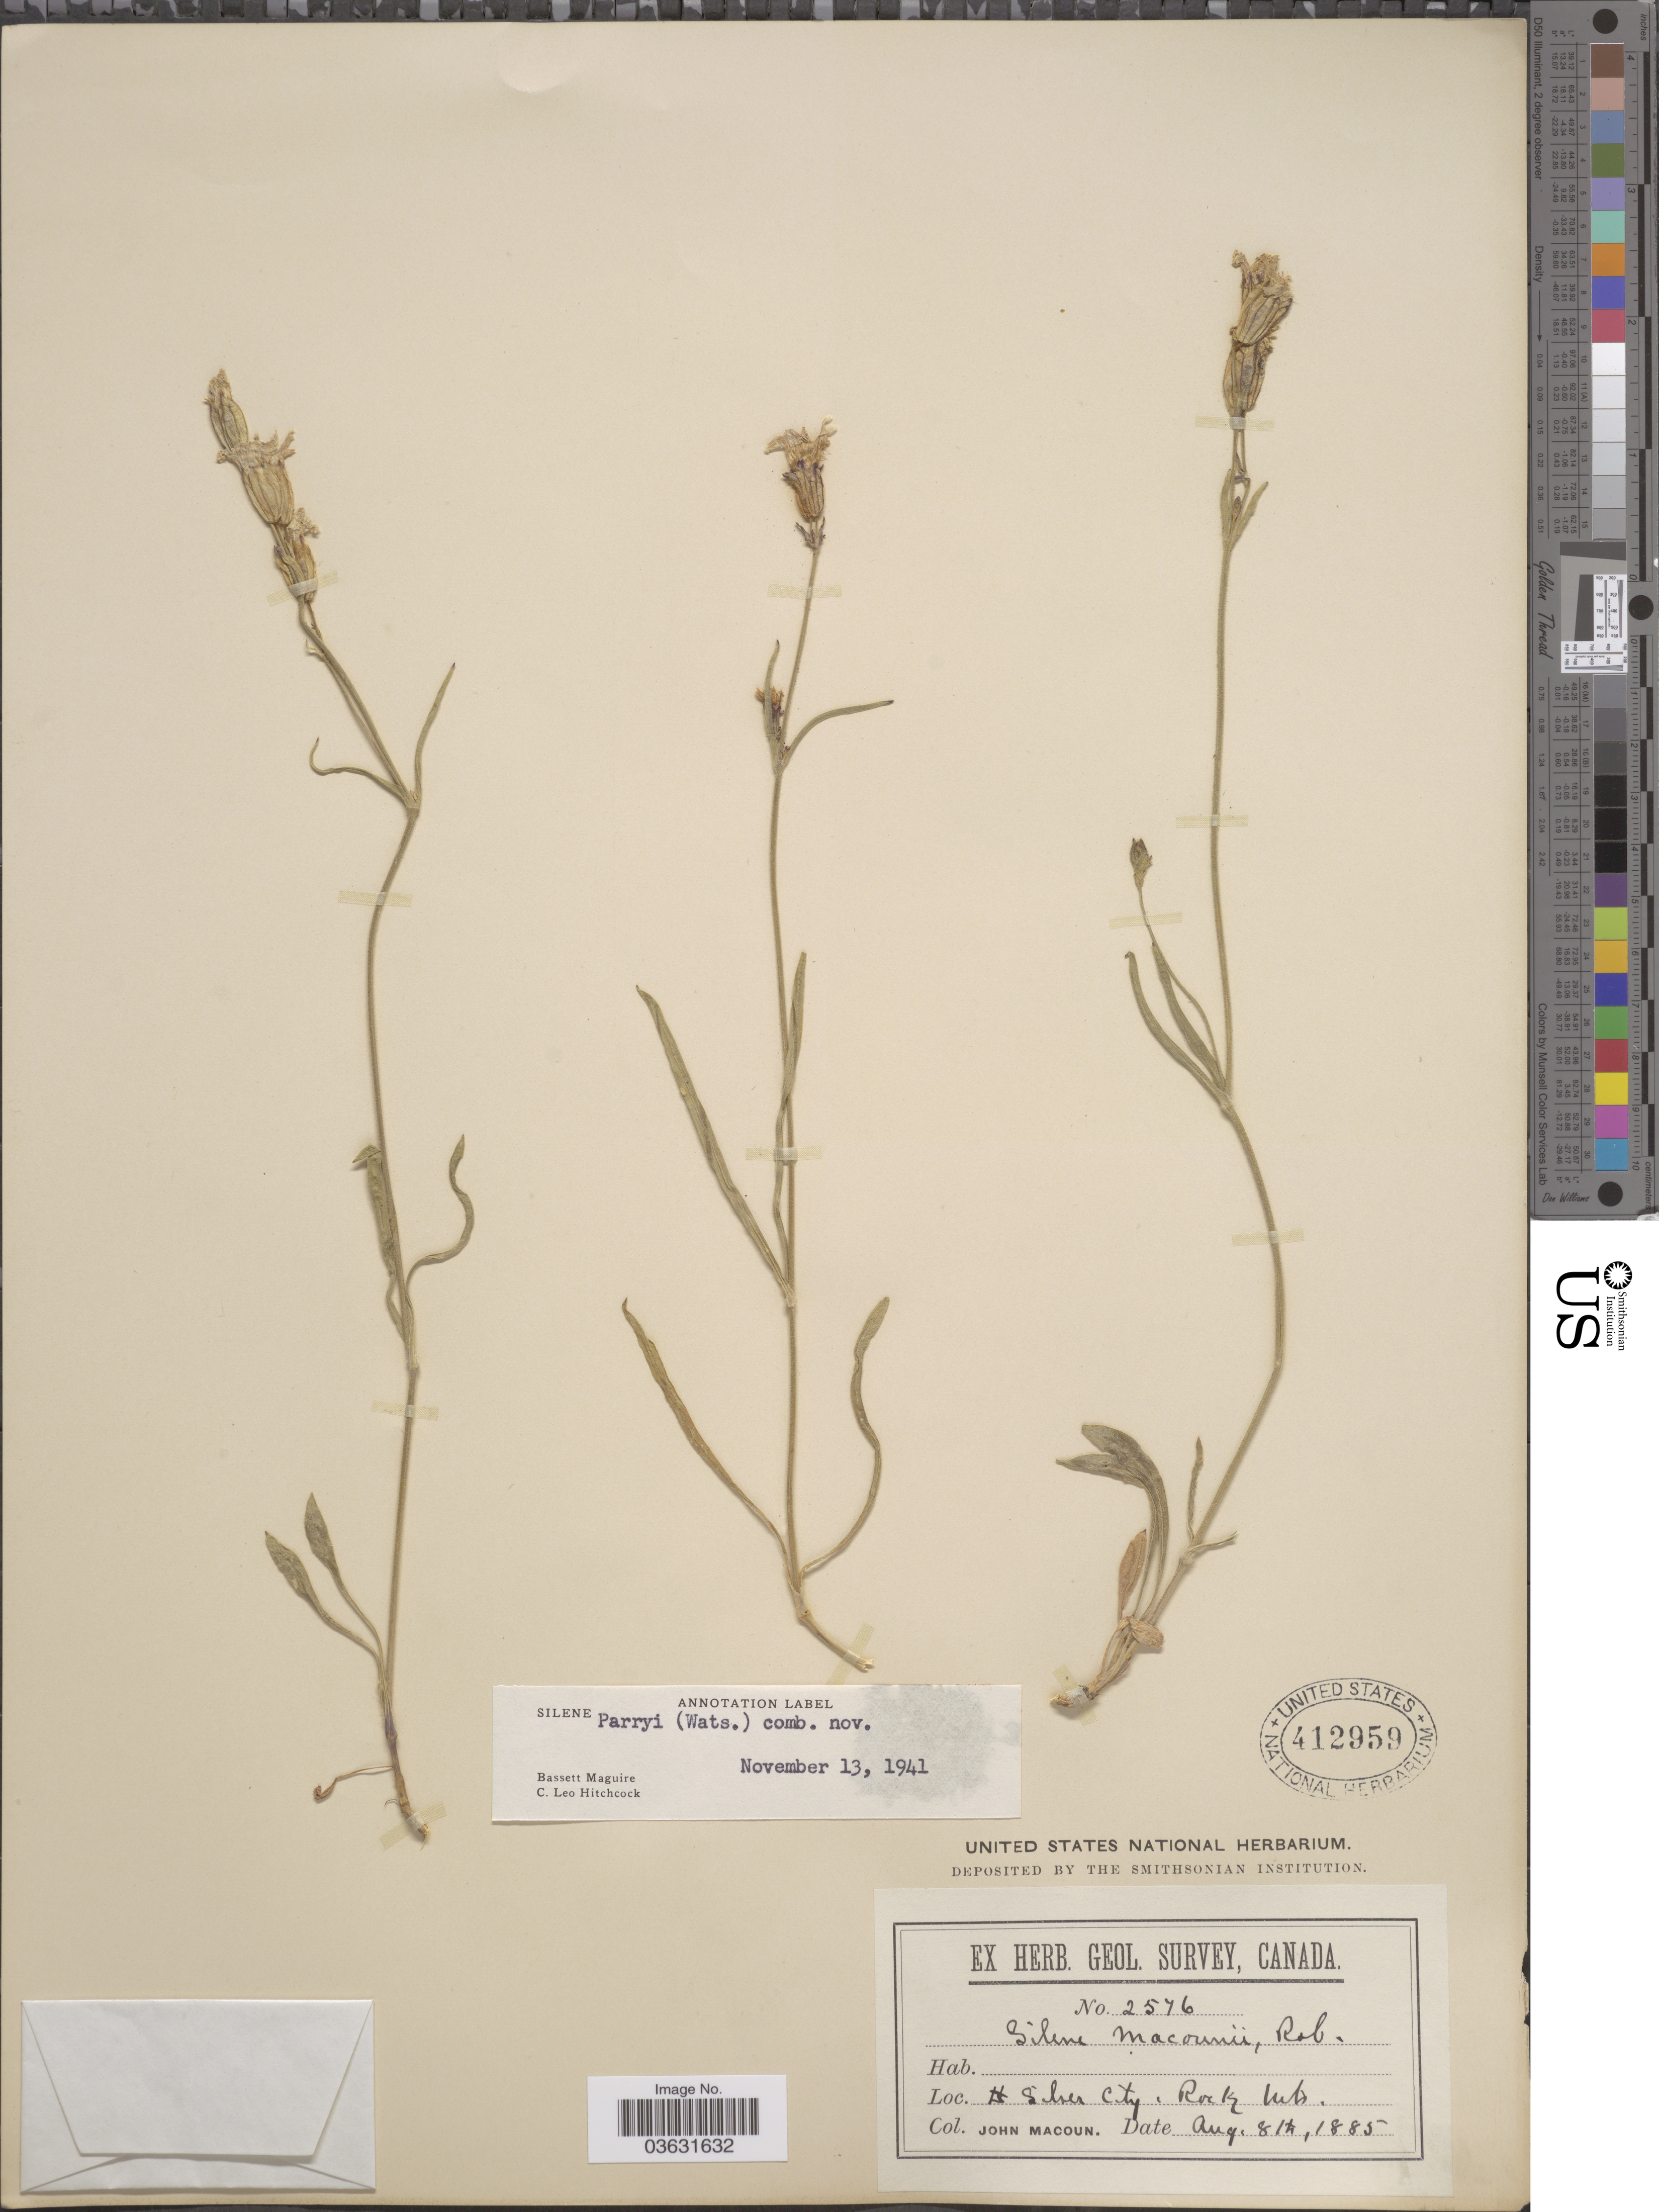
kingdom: Plantae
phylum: Tracheophyta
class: Magnoliopsida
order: Caryophyllales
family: Caryophyllaceae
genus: Silene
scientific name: Silene parryi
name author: (S. Watson) C.L. Hitchc. & Maguire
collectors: J. Macoun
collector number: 2576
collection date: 1885-08-05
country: Canada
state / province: Yukon Territory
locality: Silver City, Rocky Mts.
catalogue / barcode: US 412959